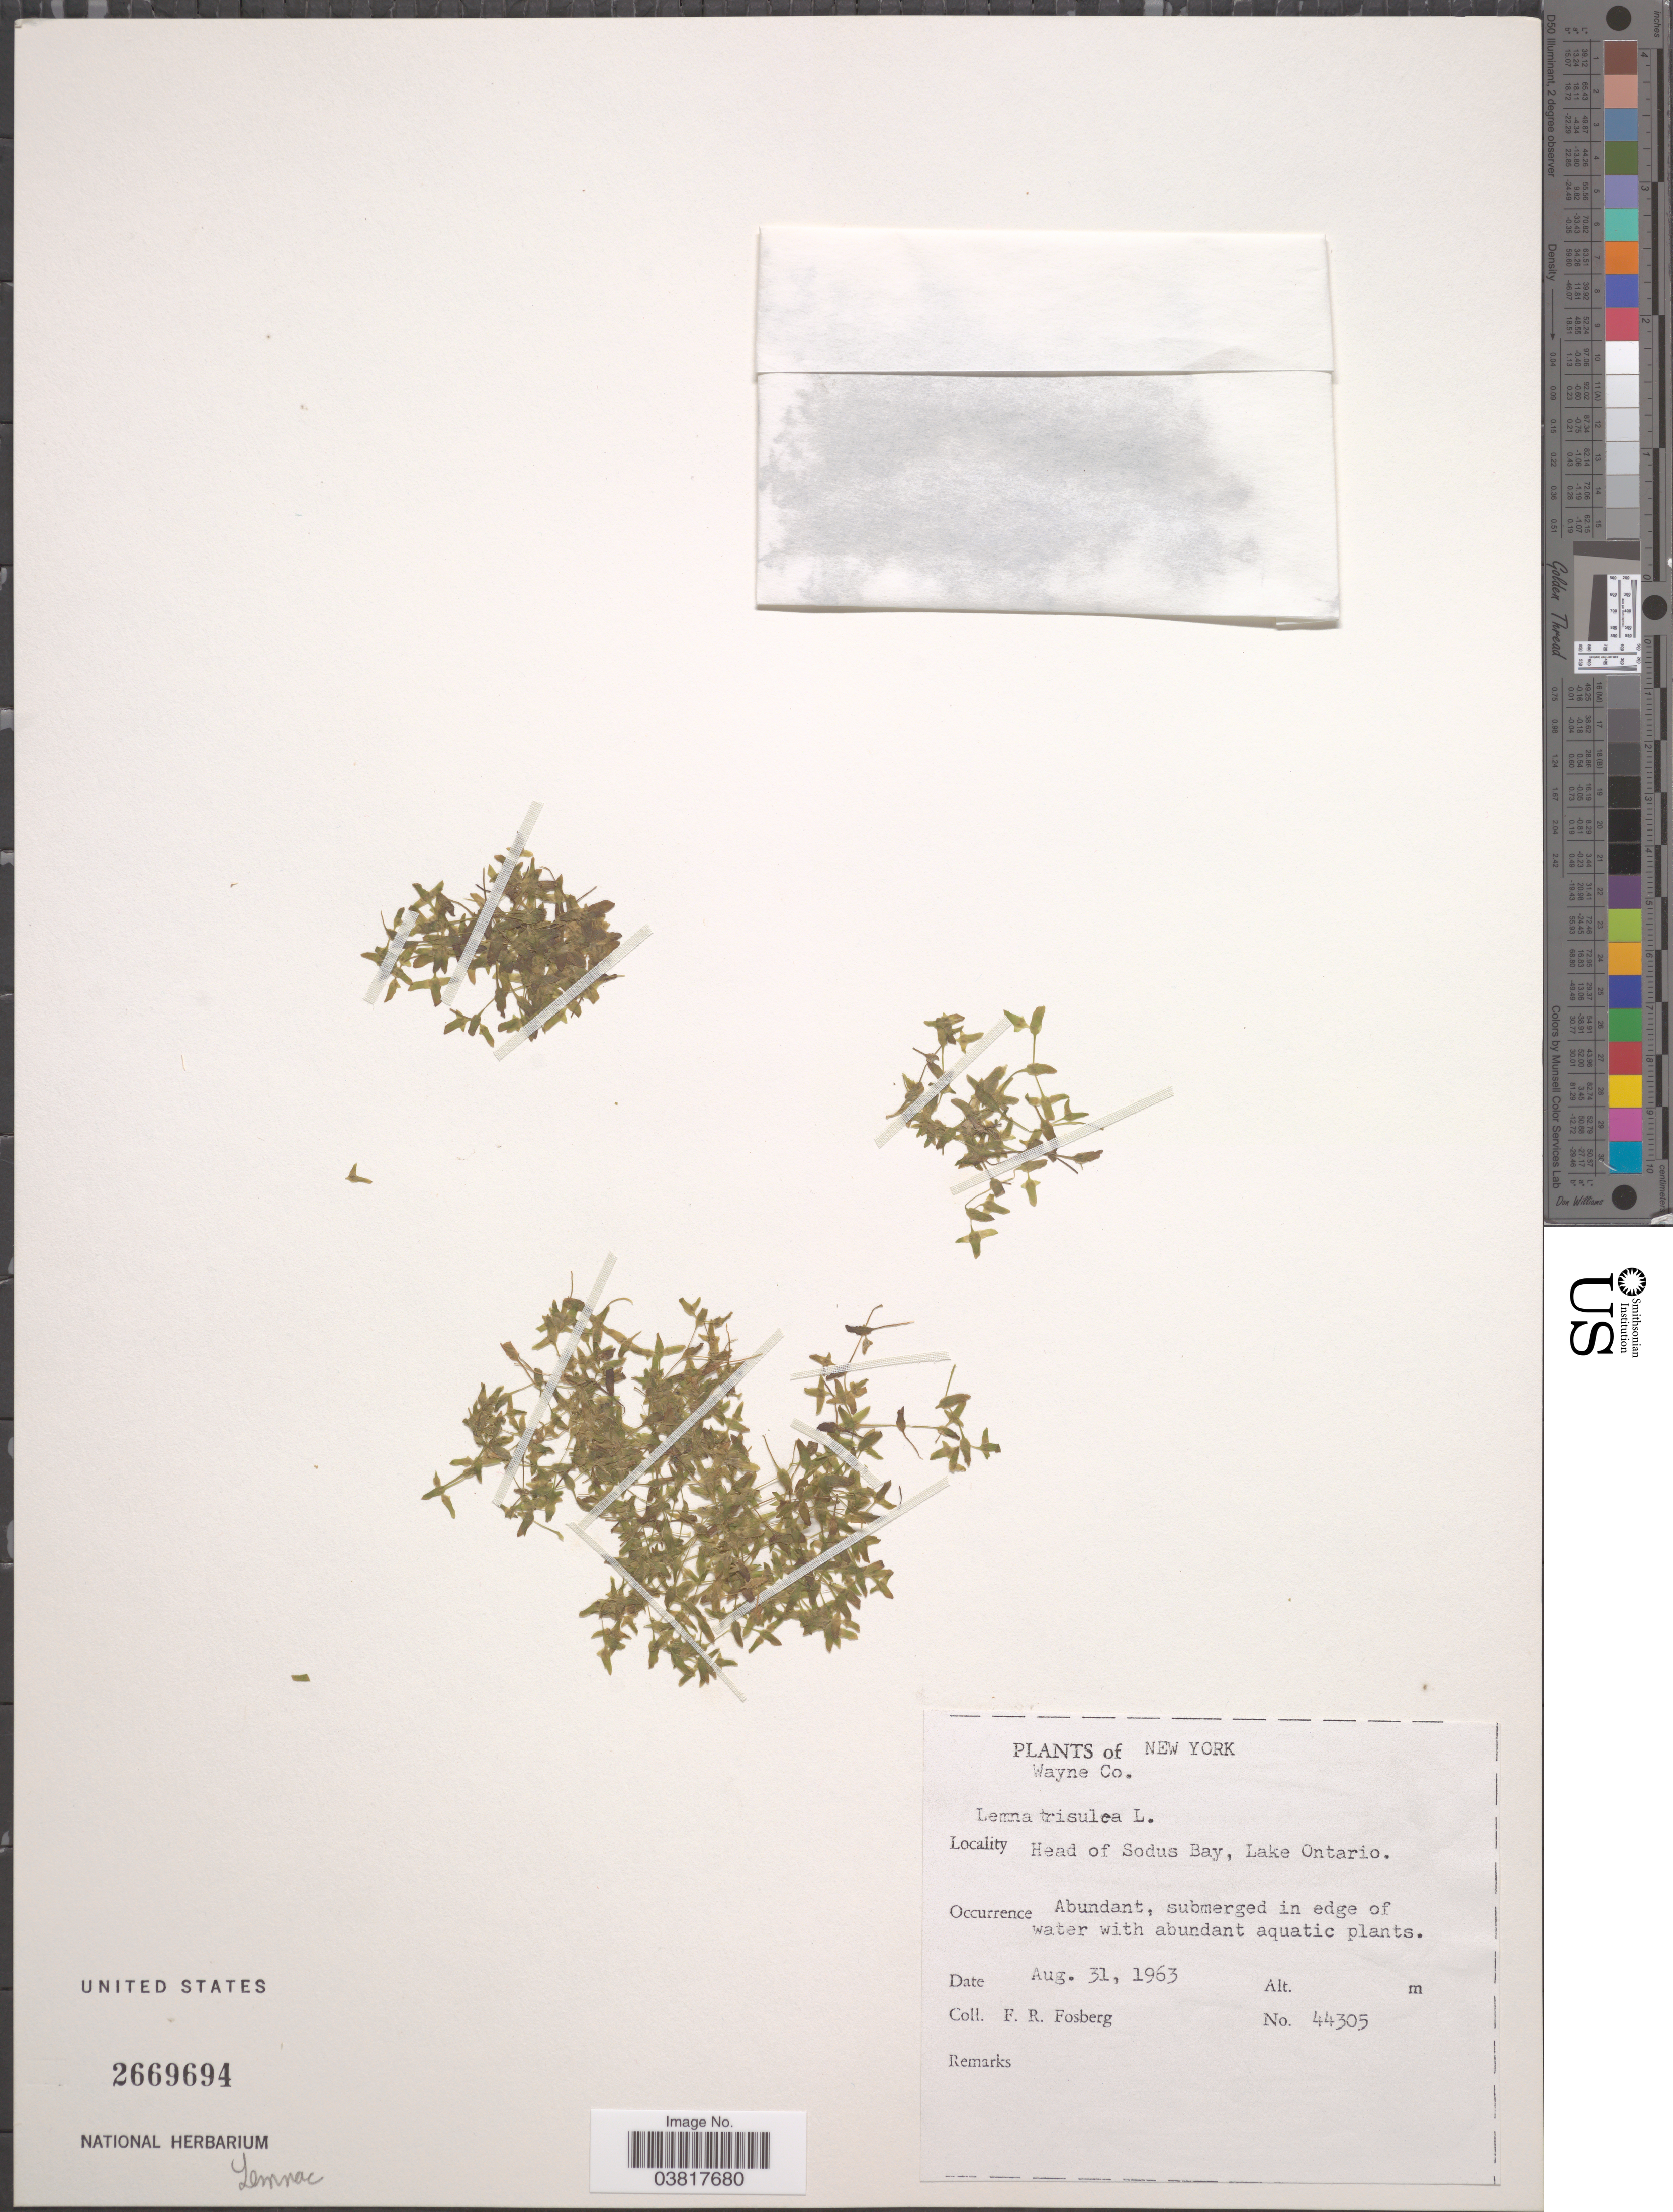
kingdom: Plantae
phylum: Tracheophyta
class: Liliopsida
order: Alismatales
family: Araceae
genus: Lemna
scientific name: Lemna trisulca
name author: L.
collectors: F. R. Fosberg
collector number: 44305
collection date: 1963-08-31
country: United States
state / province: New York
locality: Wayne Co. Head of Sodus Bay, Lake Ontario.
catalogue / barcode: US 2669694